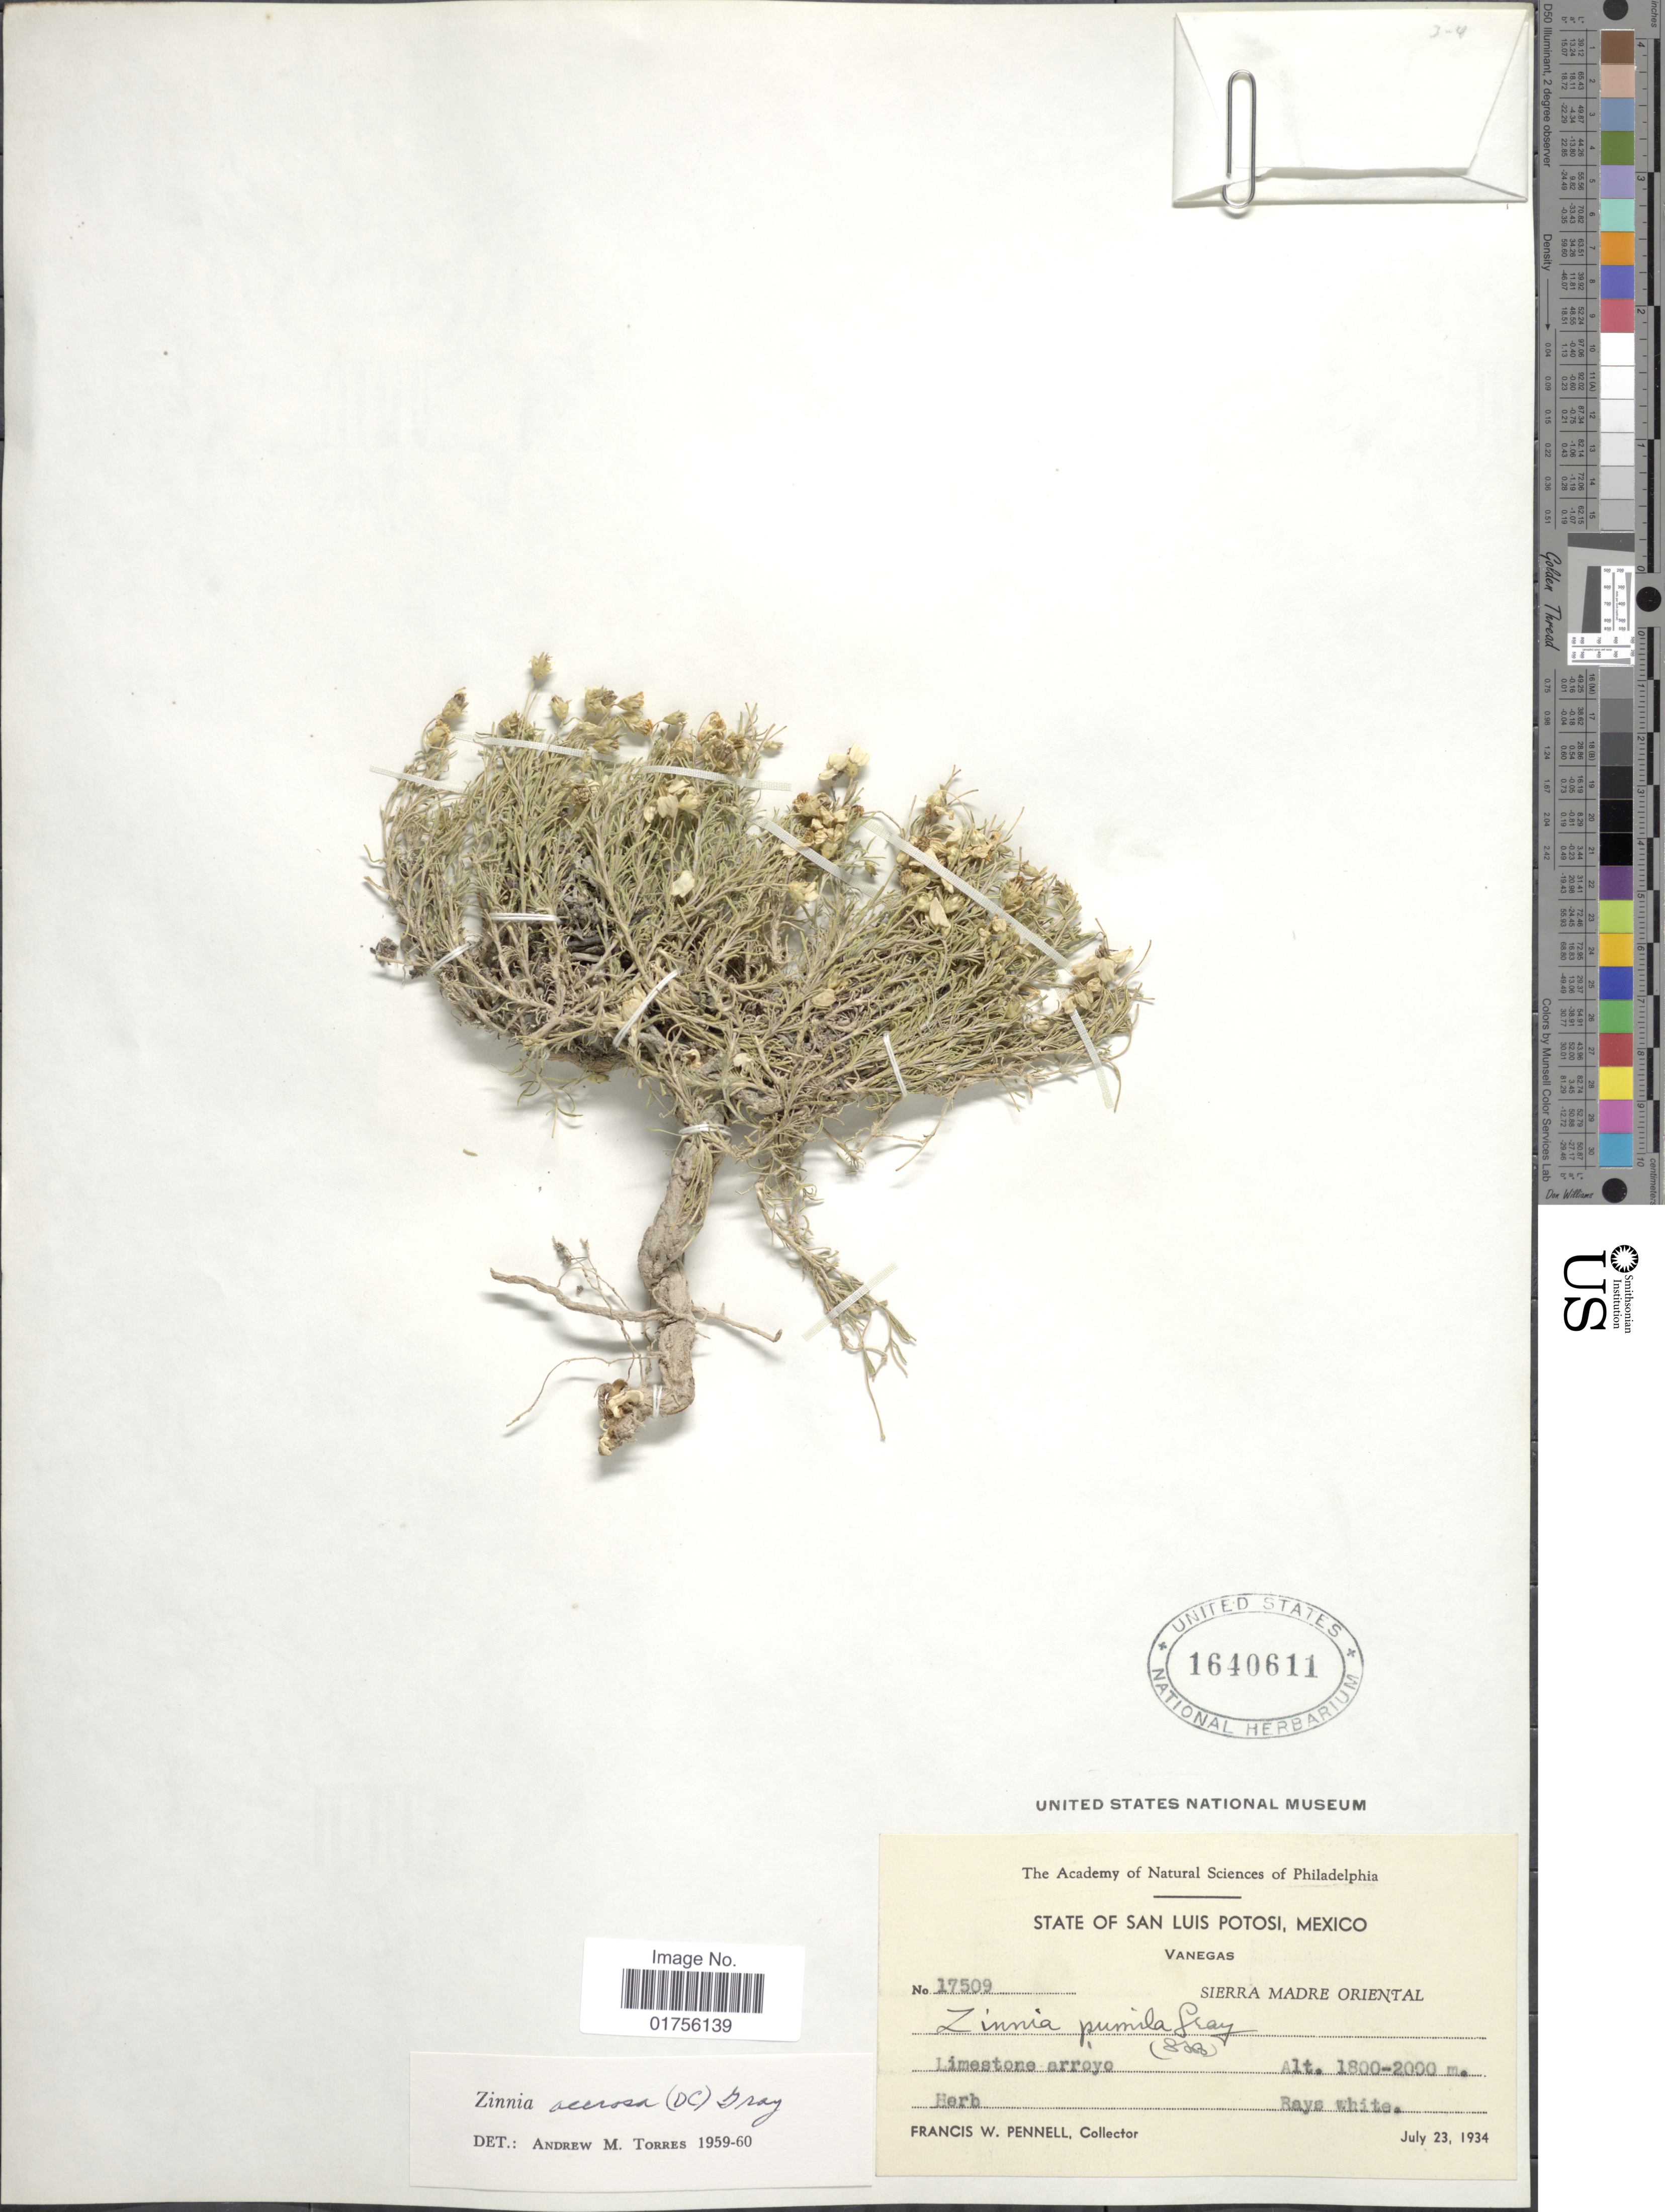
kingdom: Plantae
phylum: Tracheophyta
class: Magnoliopsida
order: Asterales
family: Asteraceae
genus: Zinnia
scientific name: Zinnia acerosa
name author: (DC.) A. Gray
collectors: F. W. Pennell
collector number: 17509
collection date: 1934-07-23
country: Mexico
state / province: San Luis Potosí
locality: San Luis Potosi, Mexico, Vanegas, Sierra Madre Oriental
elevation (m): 1800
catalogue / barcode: US 1640611